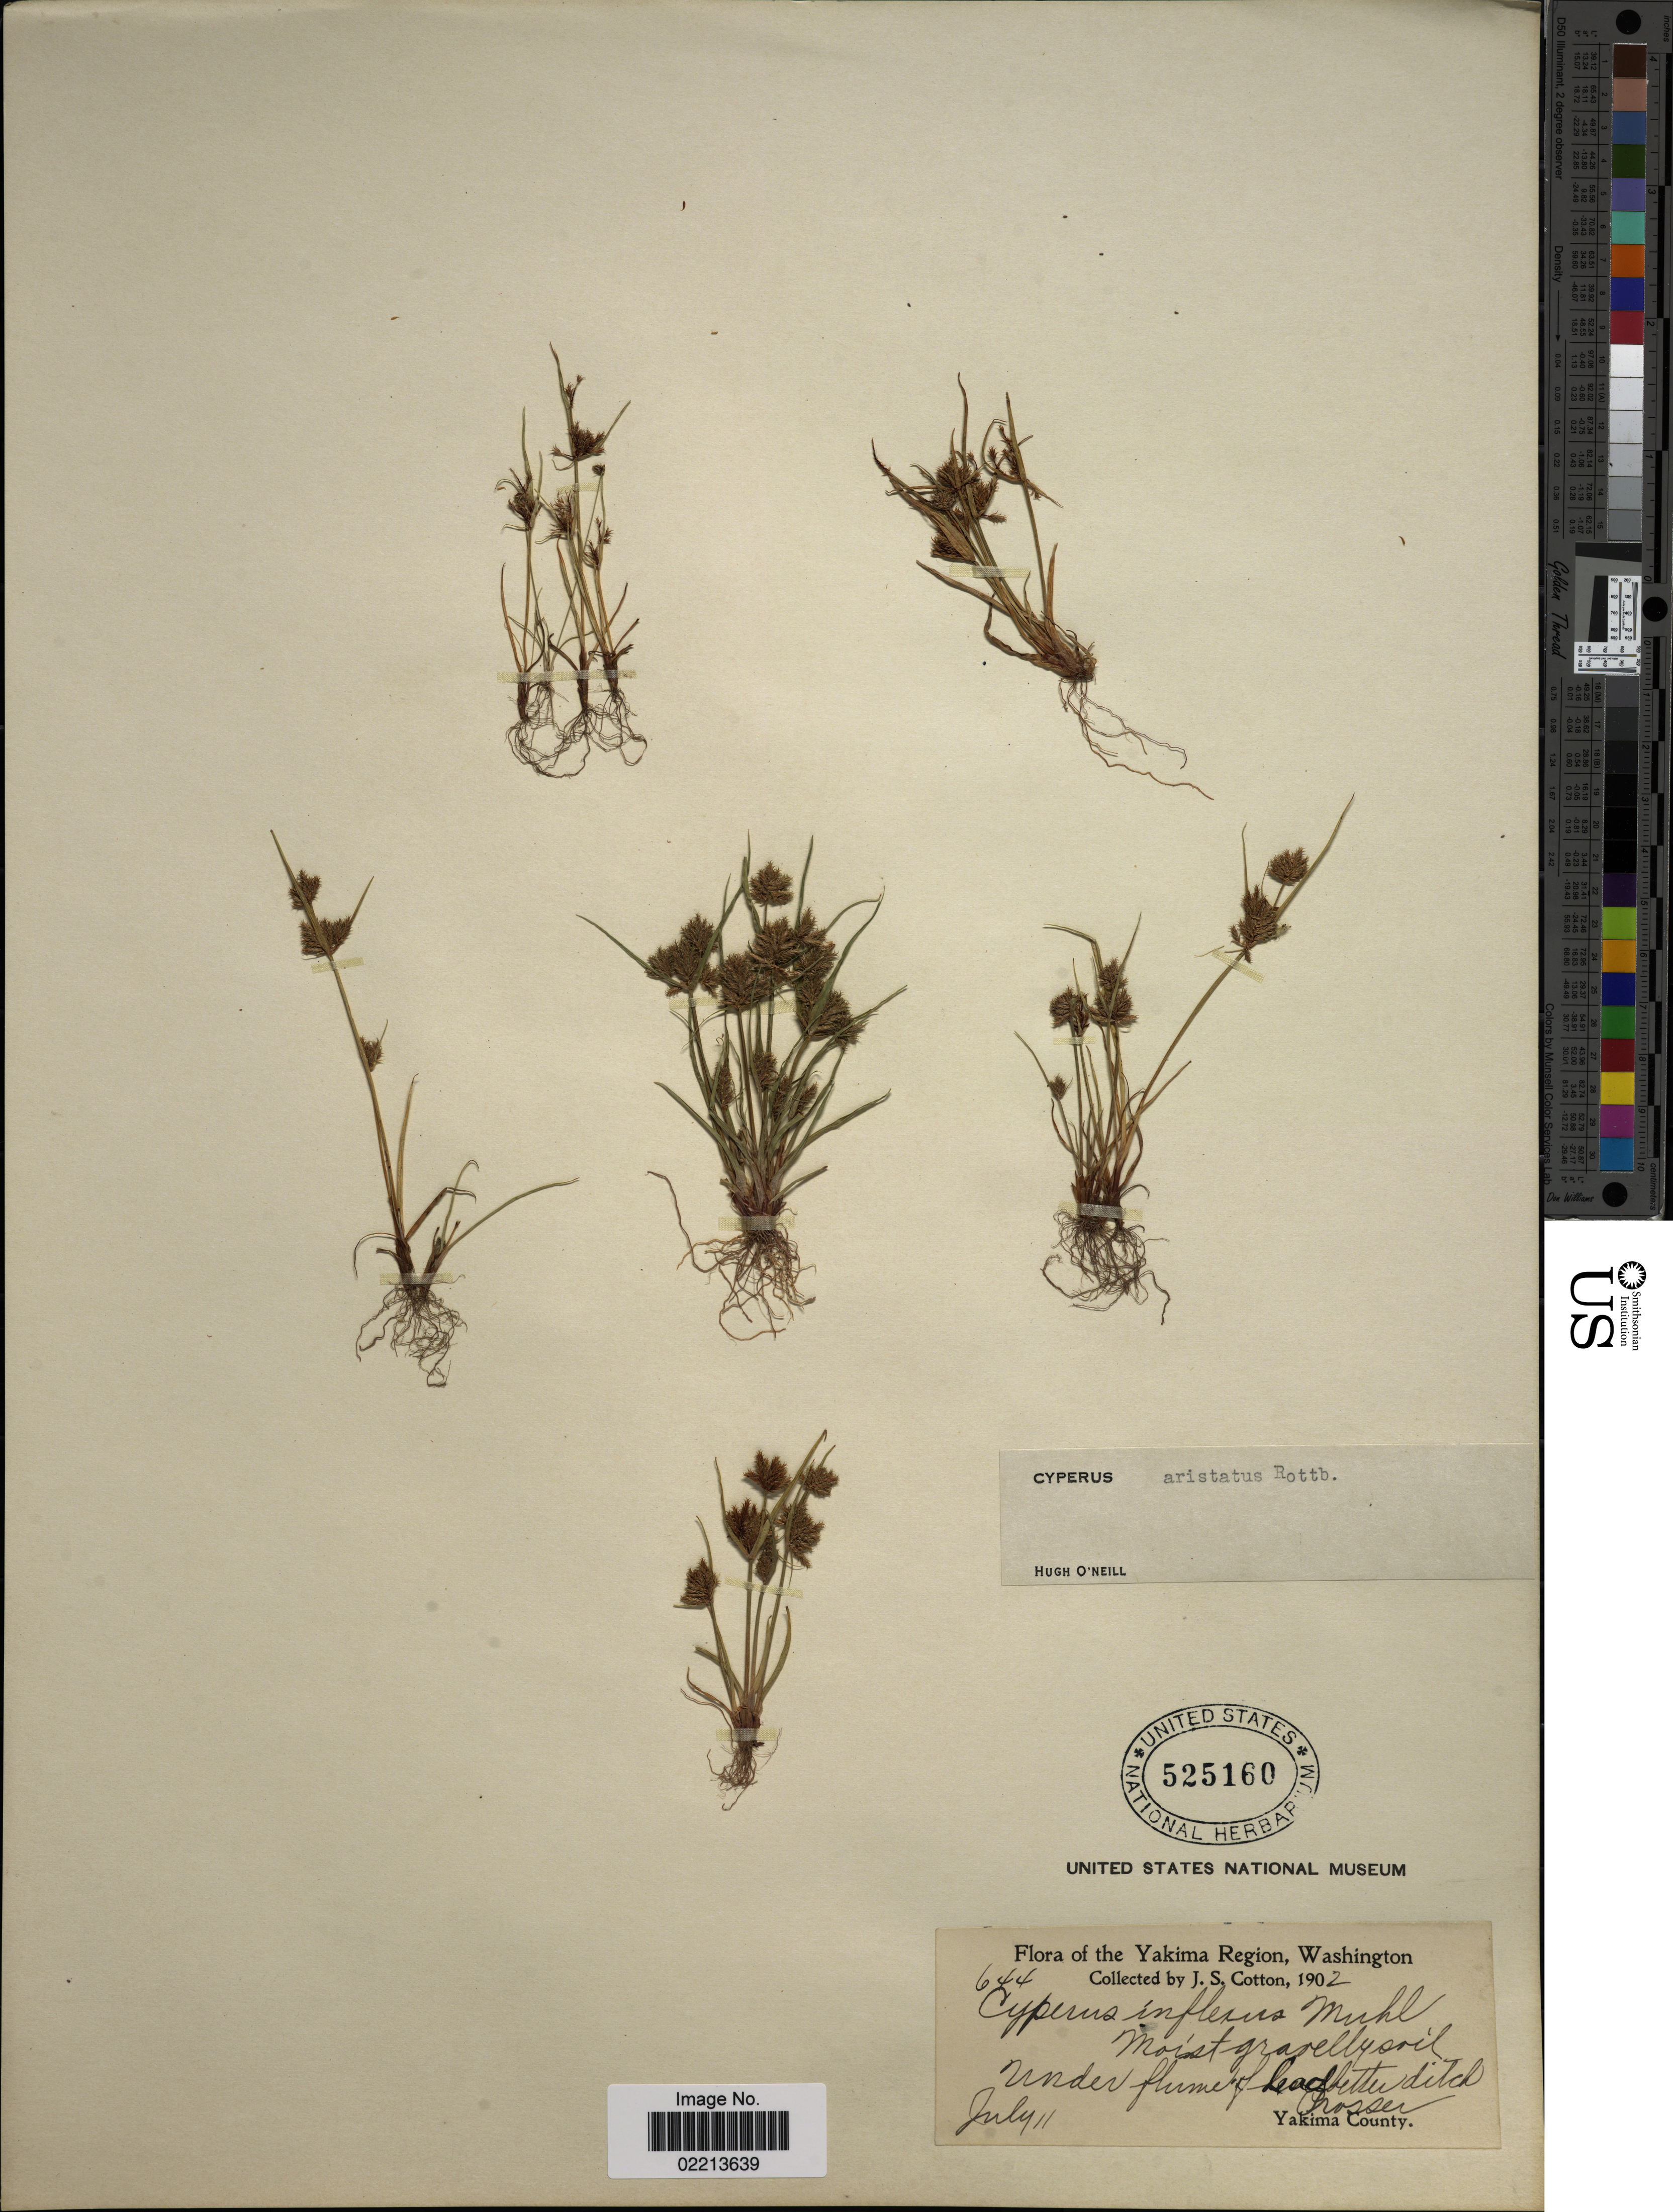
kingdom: Plantae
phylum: Tracheophyta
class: Liliopsida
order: Poales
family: Cyperaceae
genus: Cyperus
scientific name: Cyperus squarrosus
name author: L.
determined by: Strong, Mark T., (BOT), Smithsonian Institution - National Museum of Natural History (UNITED STATES)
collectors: J. S. Cotton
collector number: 644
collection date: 1902-07-11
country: United States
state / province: Washington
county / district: Yakima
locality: Yakima Region, under flume of Leadbetter ditch Prosser, Yakima Country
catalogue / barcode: US 525160